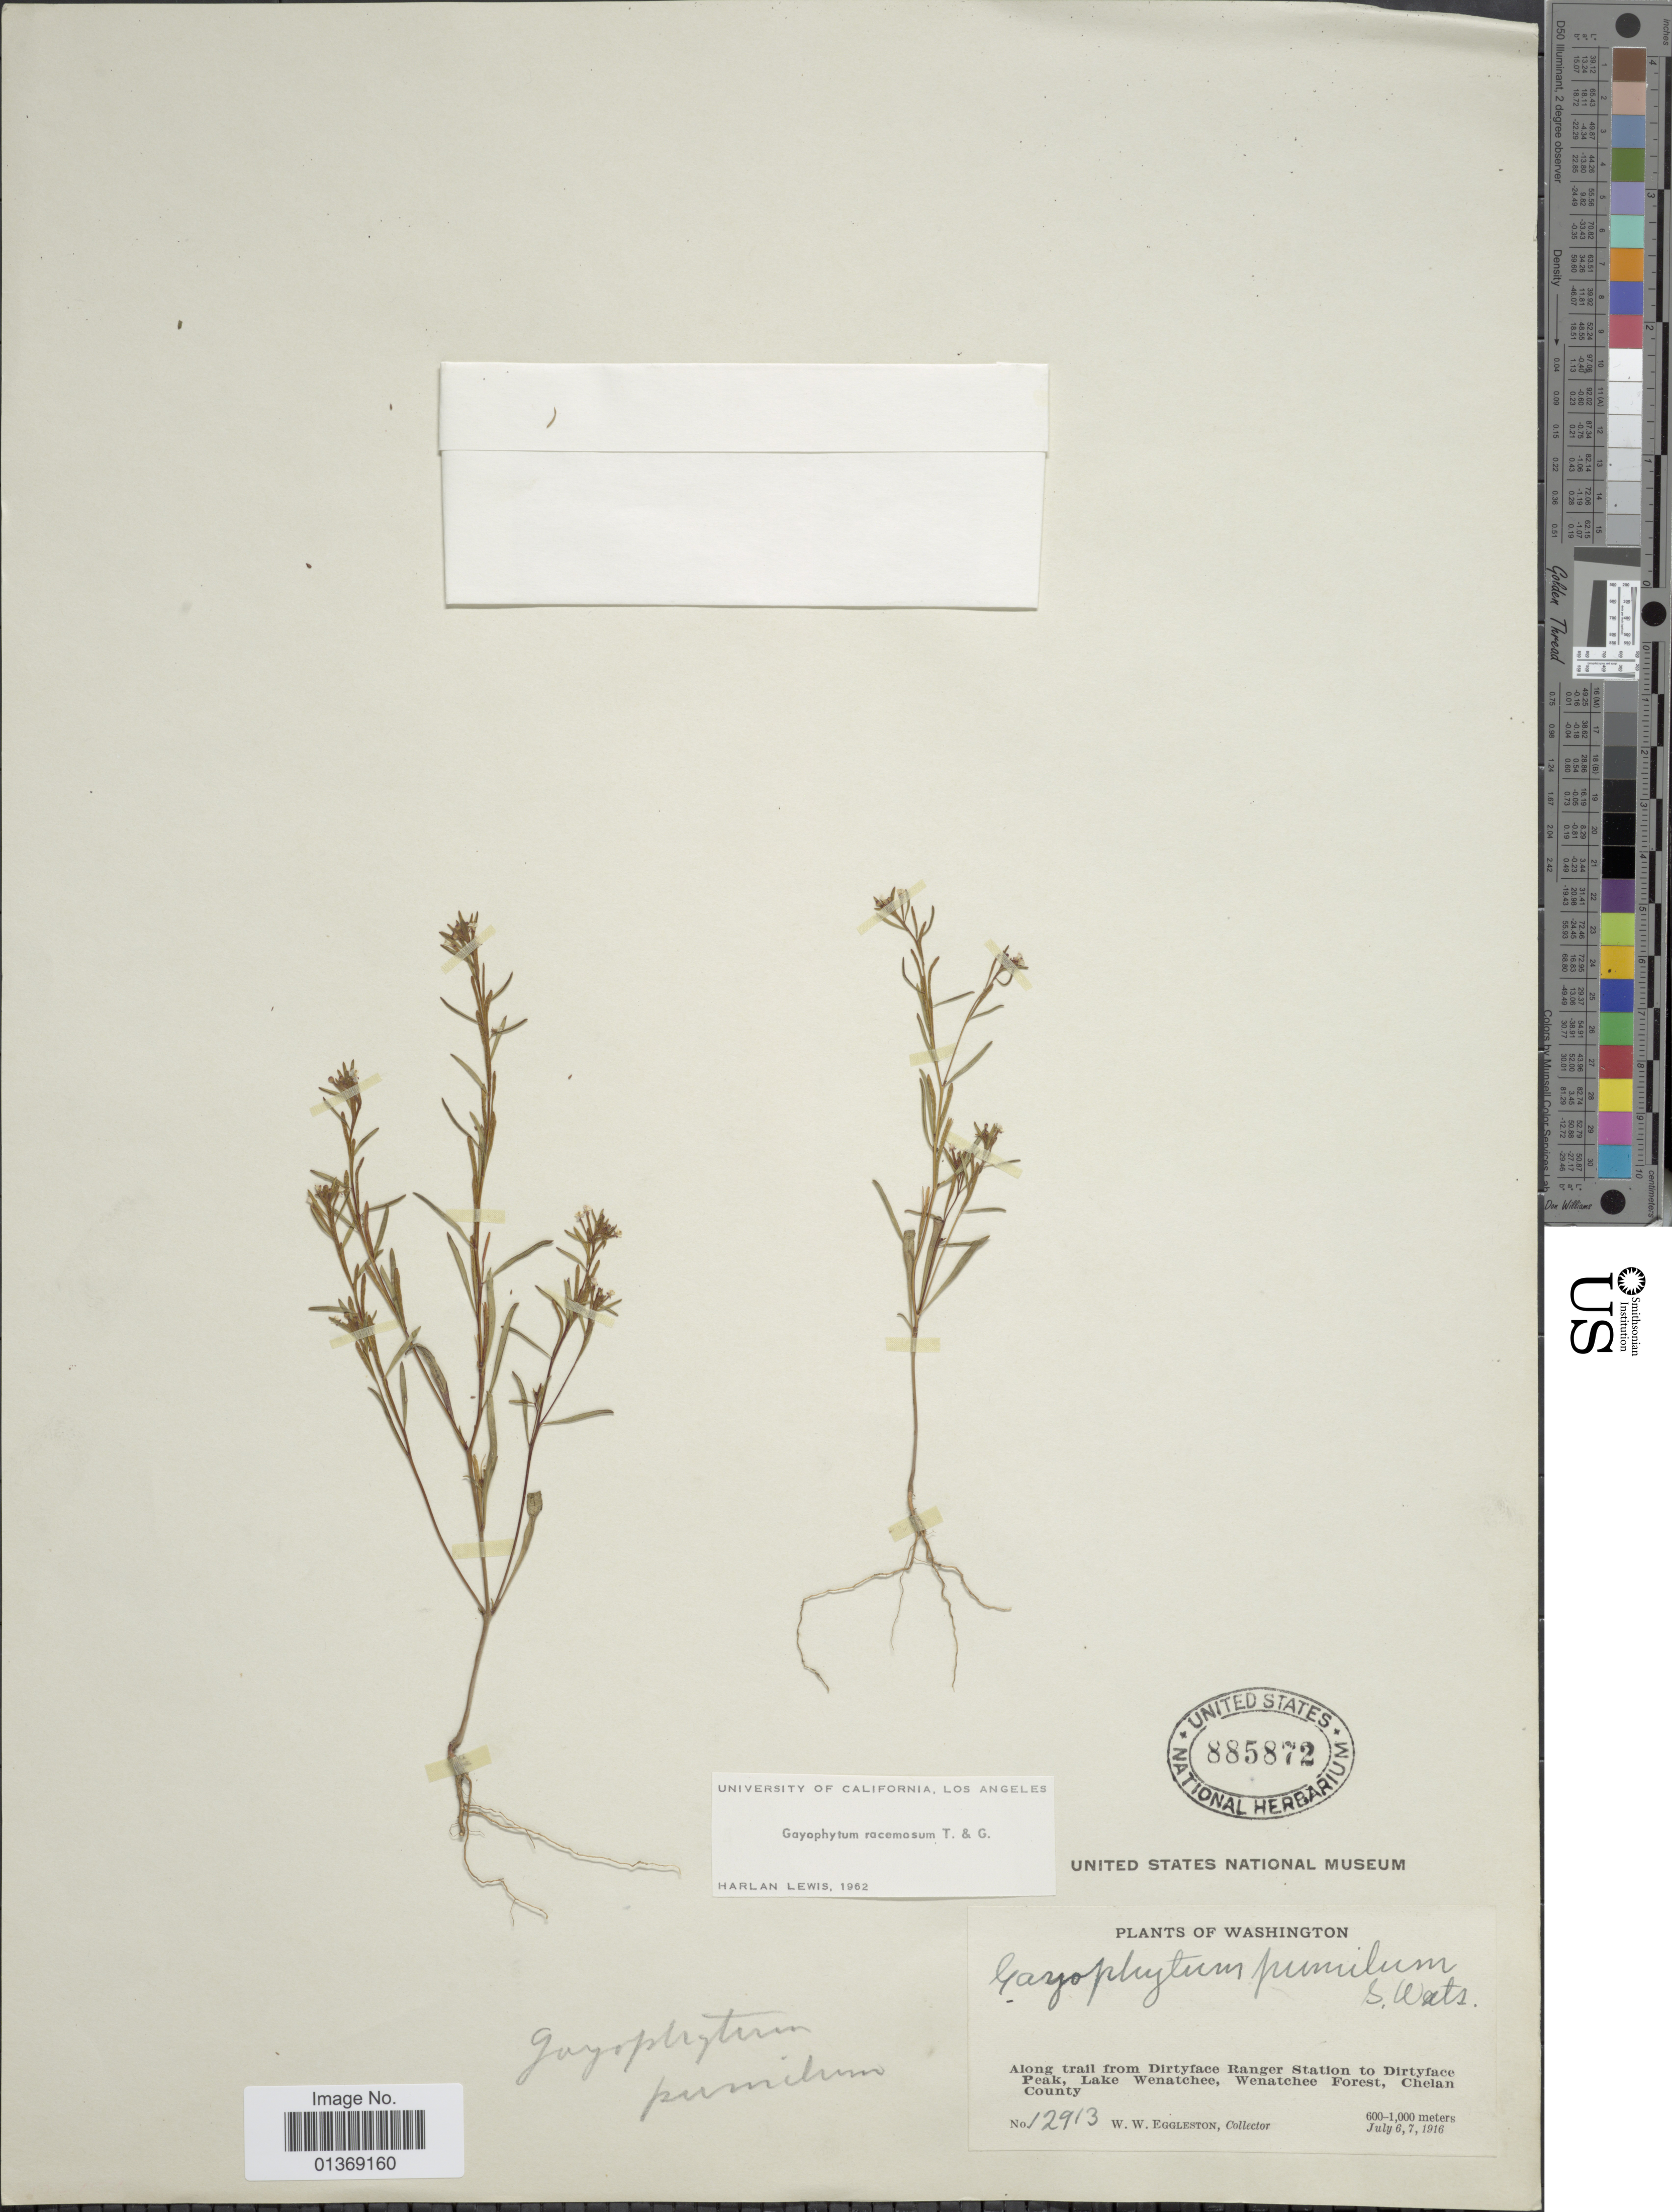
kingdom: Plantae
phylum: Tracheophyta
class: Magnoliopsida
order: Myrtales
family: Onagraceae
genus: Gayophytum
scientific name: Gayophytum racemosum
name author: Torr. & A. Gray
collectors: W. W. Eggleston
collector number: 12913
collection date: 1916-07-06/1916-07-07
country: United States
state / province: Washington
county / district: Chelan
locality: Along trail from Dirtyface Ranger Station to Dirtyface Peak, Lake Wenatchee, Wenatchee Forest, Chelan County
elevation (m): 600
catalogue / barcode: US 885872